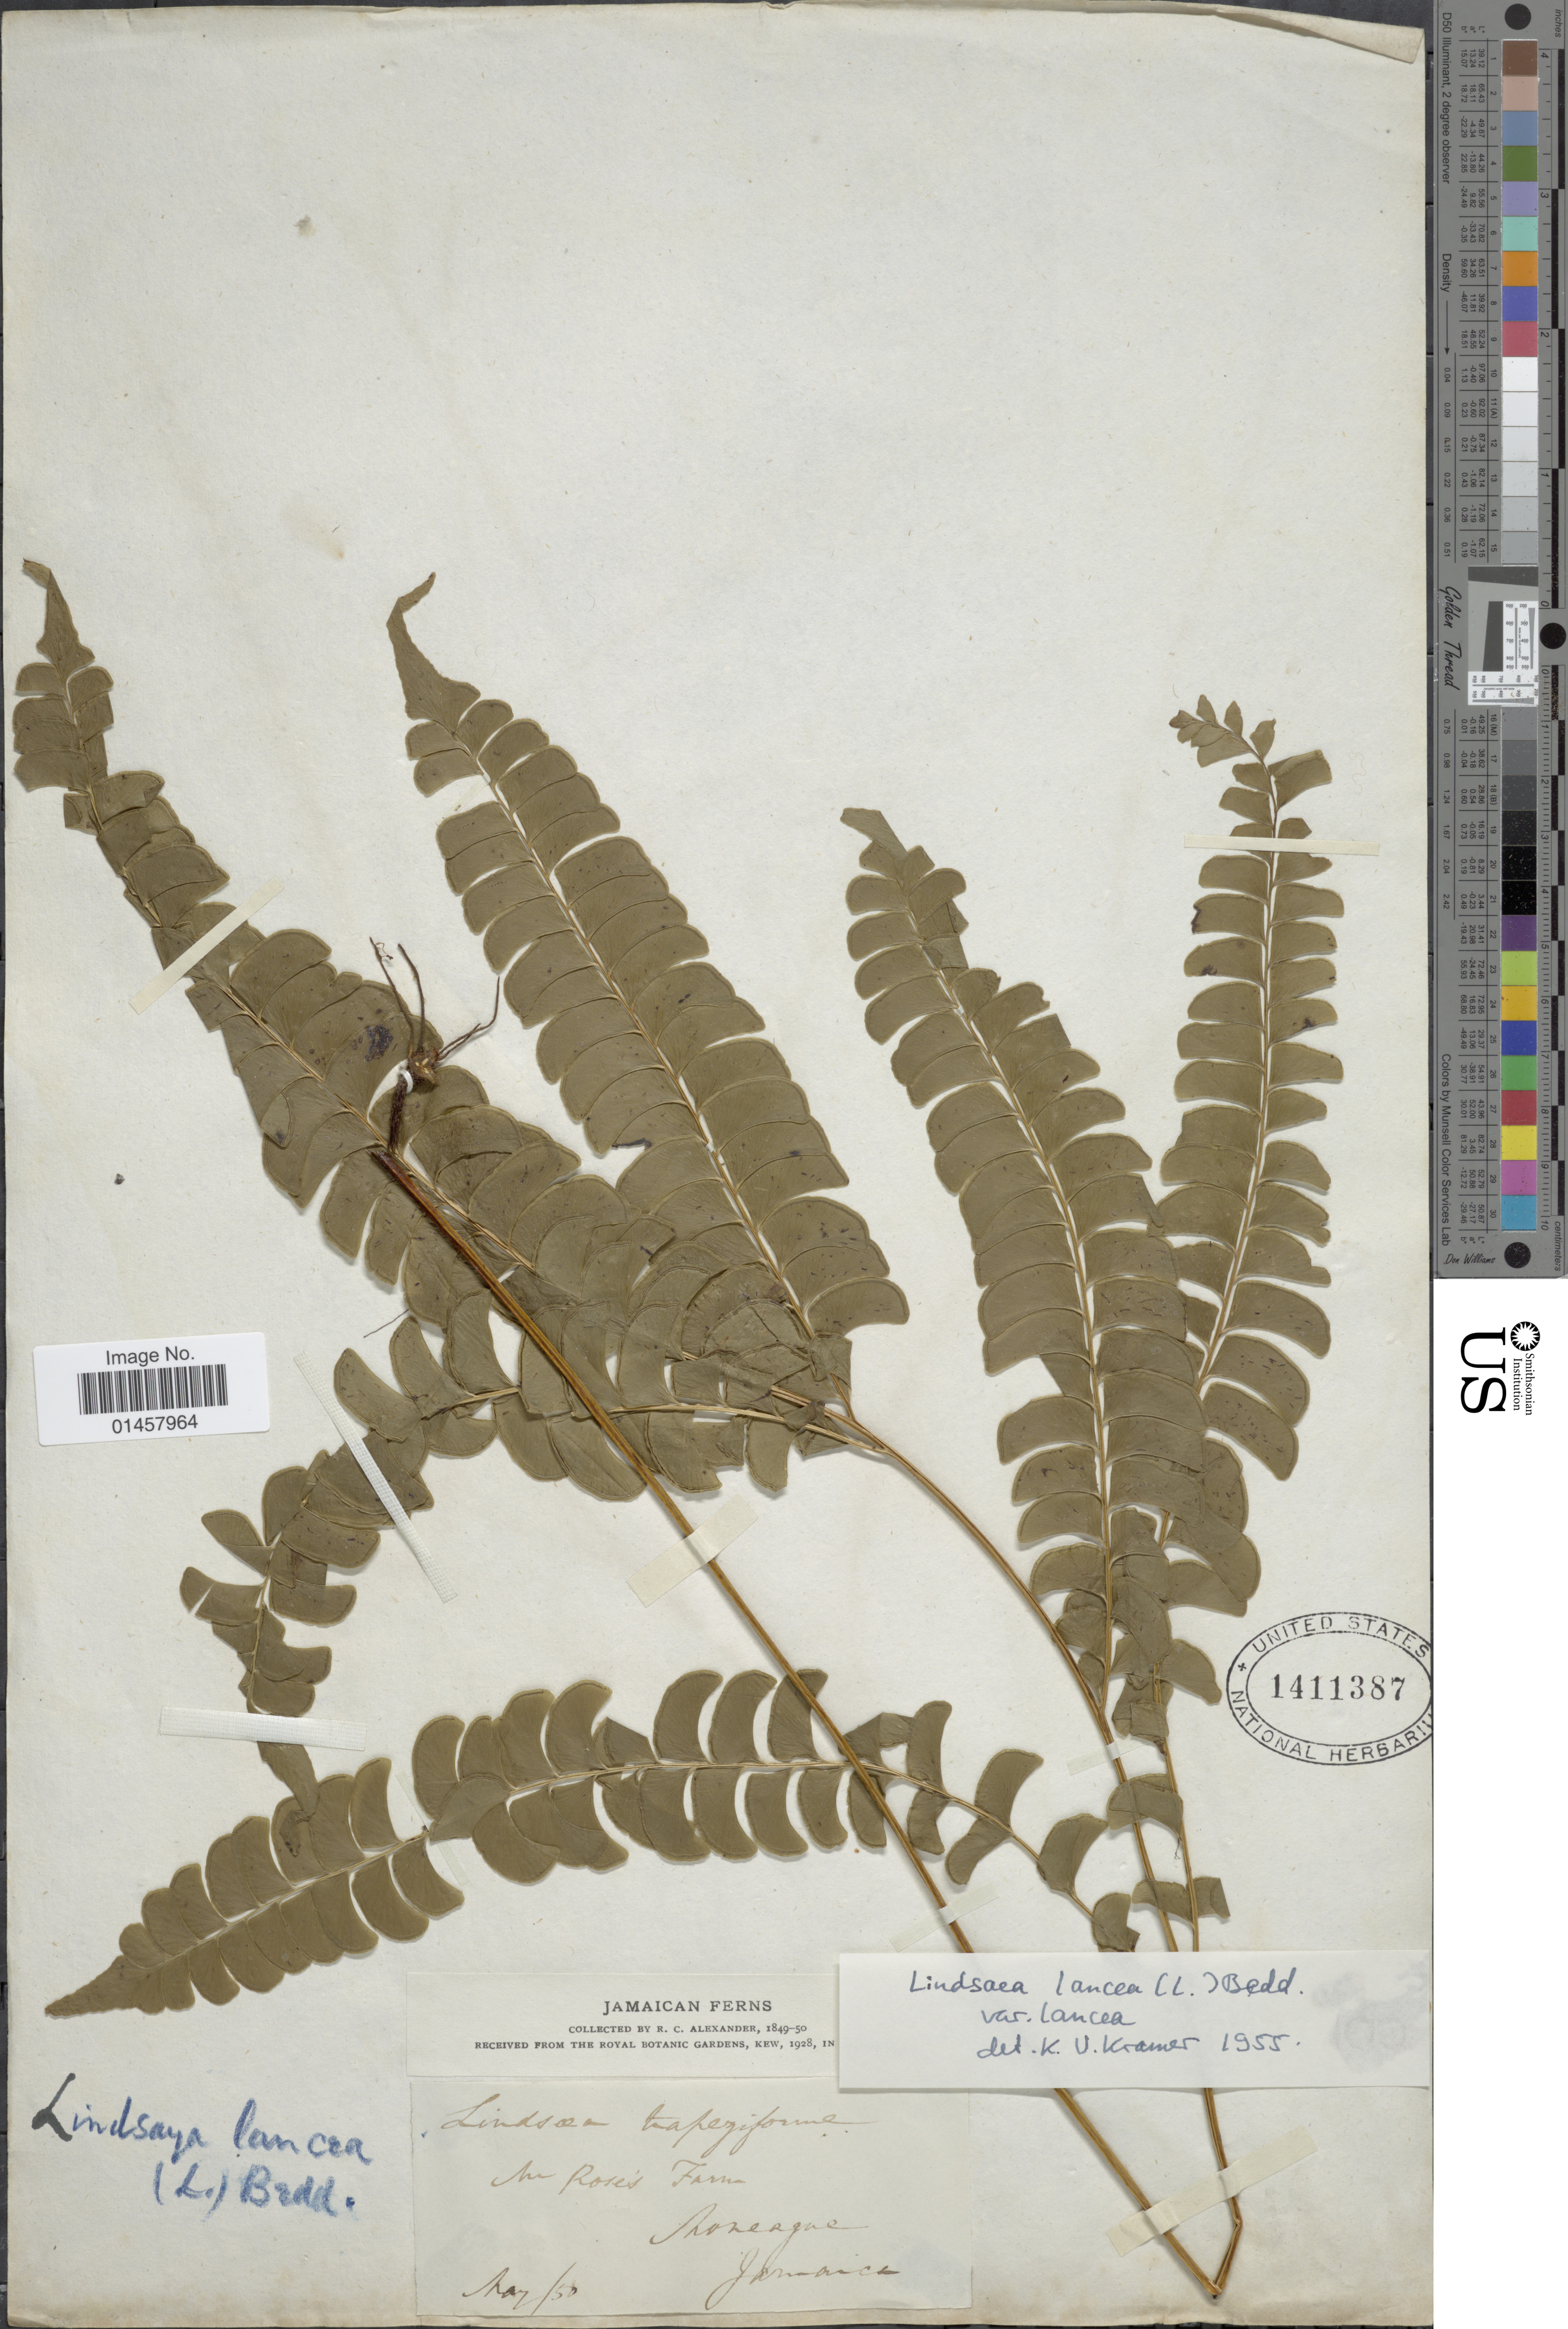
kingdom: Plantae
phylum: Tracheophyta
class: Polypodiopsida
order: Polypodiales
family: Lindsaeaceae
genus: Lindsaea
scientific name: Lindsaea lancea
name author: (L.) Bedd.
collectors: R. C. Alexander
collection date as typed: Transcribed d/m/y: /5/50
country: Jamaica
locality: In Rose's Farm, Moneague.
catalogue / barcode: US 1411387